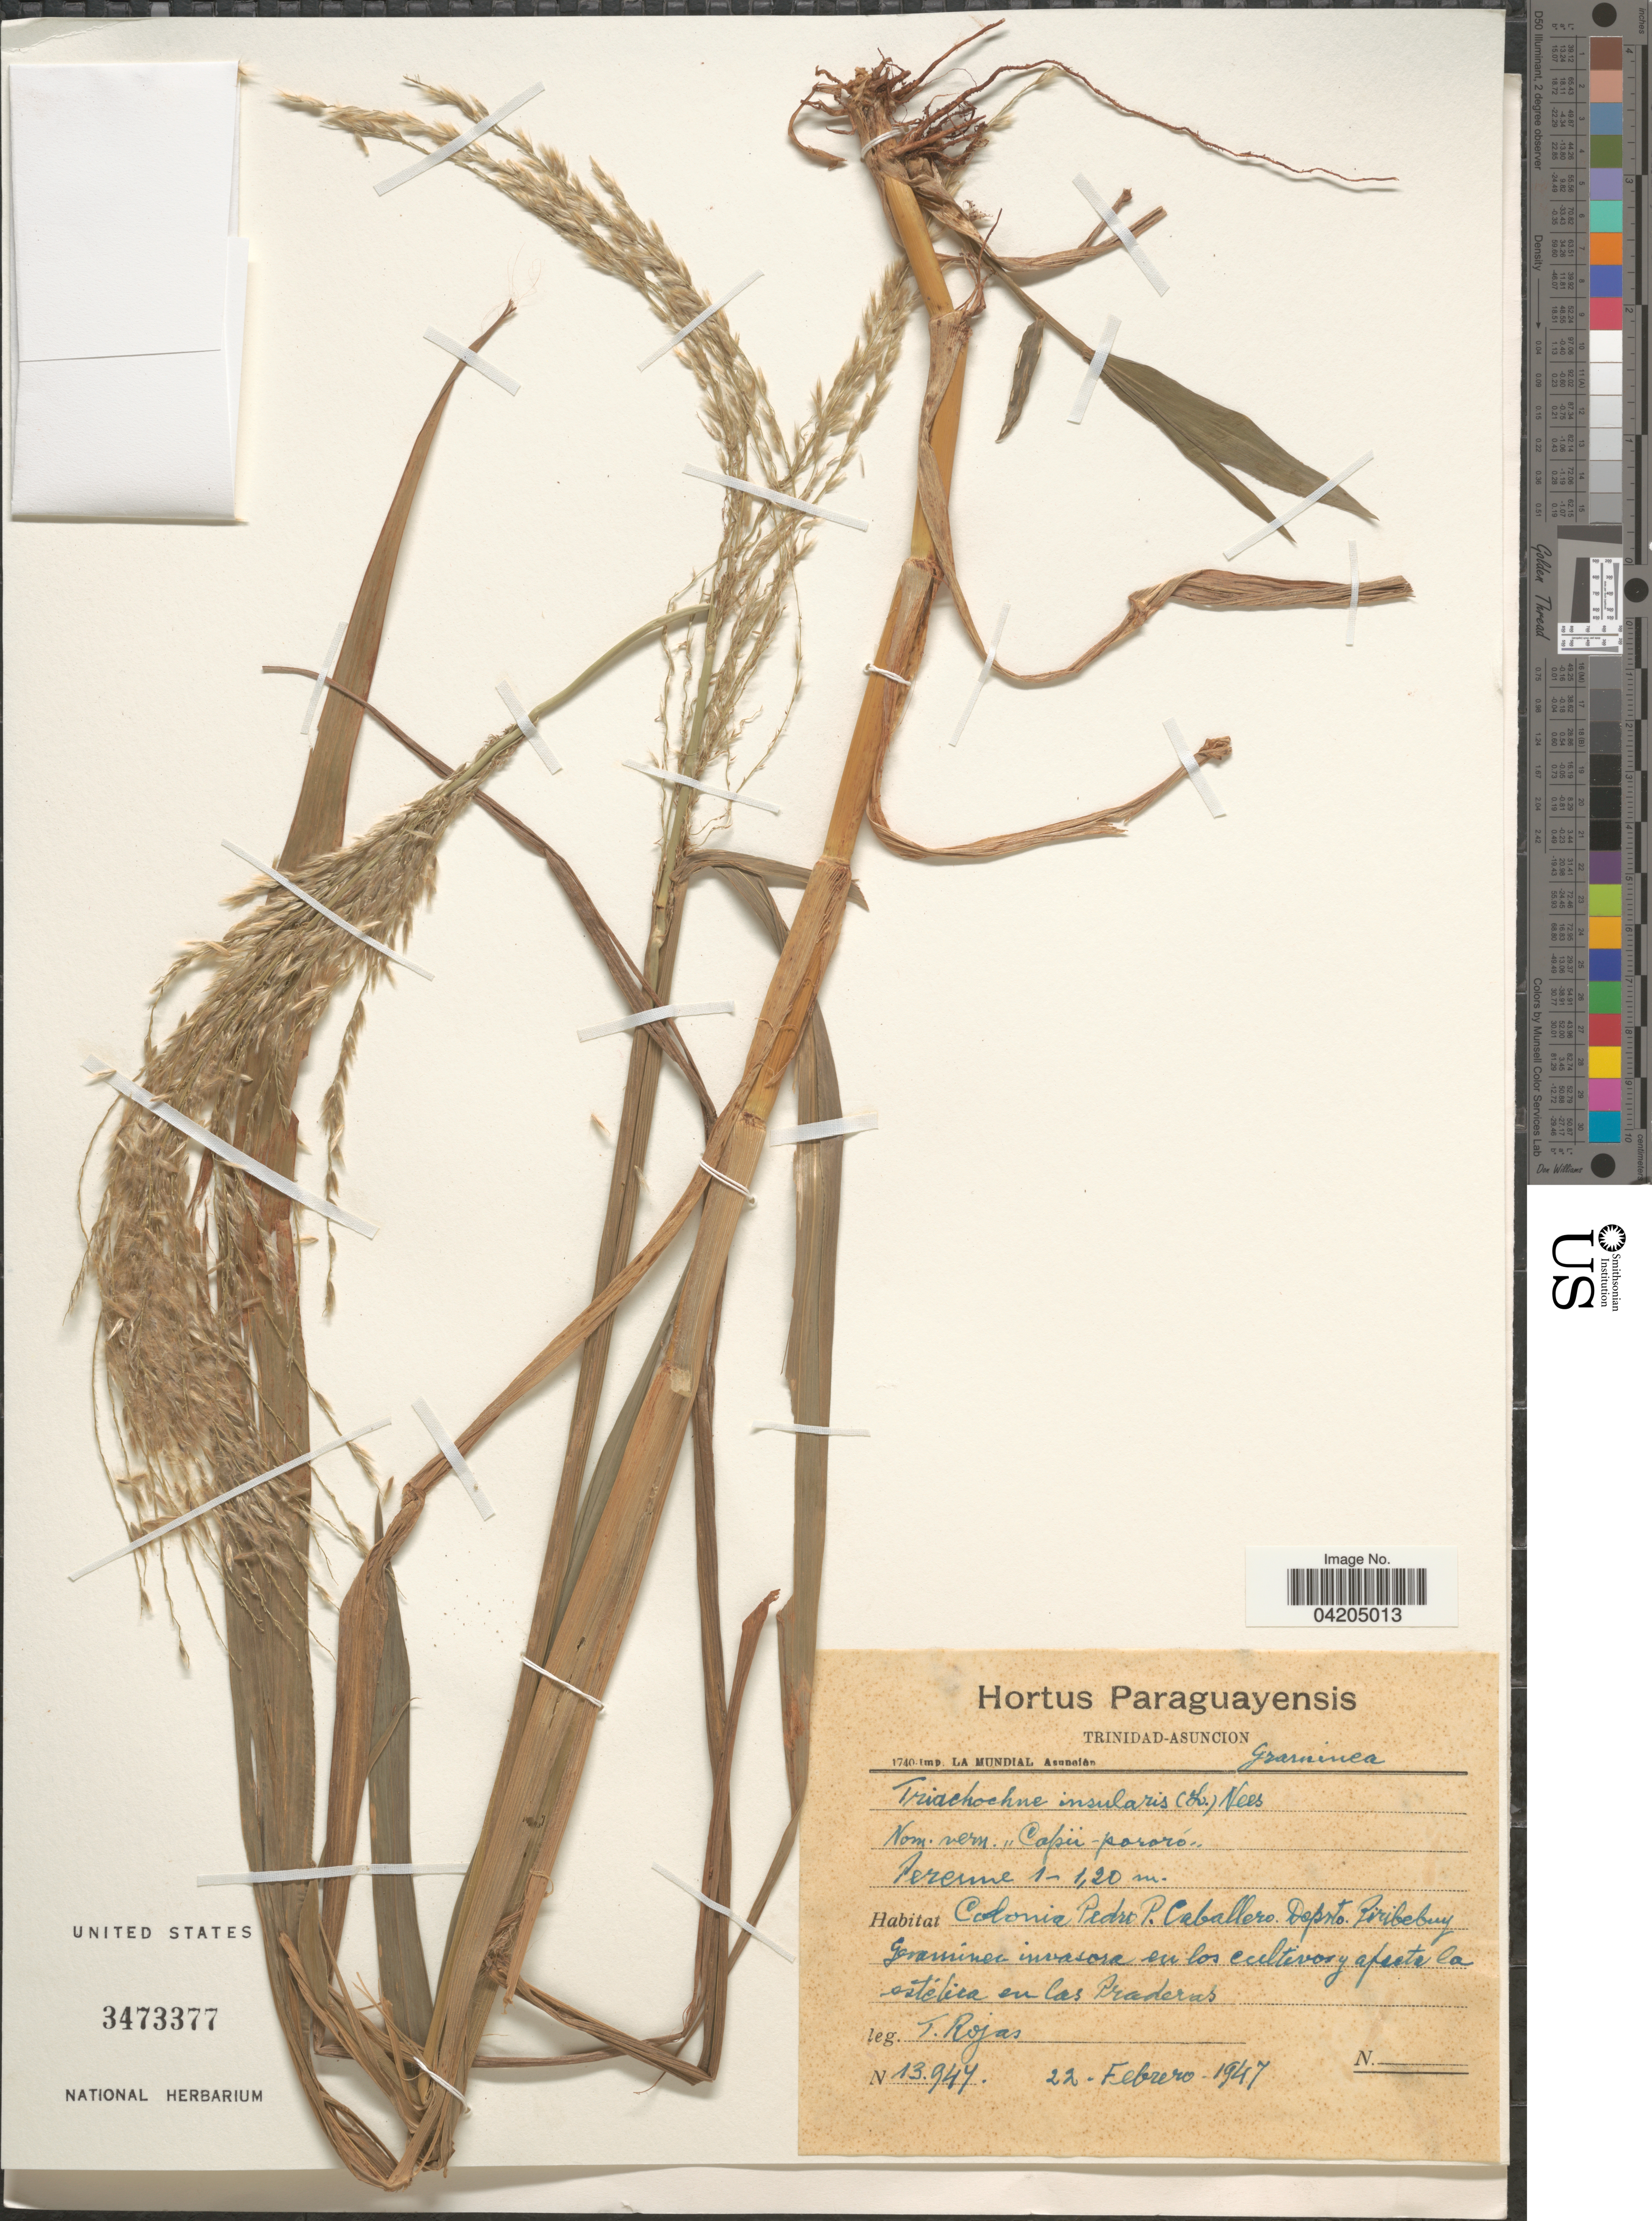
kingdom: Plantae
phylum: Tracheophyta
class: Liliopsida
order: Poales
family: Poaceae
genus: Digitaria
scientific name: Digitaria insularis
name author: (L.) Fedde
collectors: T. Rojas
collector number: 13947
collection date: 1947-02-22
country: Paraguay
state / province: Asuncion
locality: Colonia Pedro P. Caballero. Depto. Piribebuy.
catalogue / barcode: US 3473377